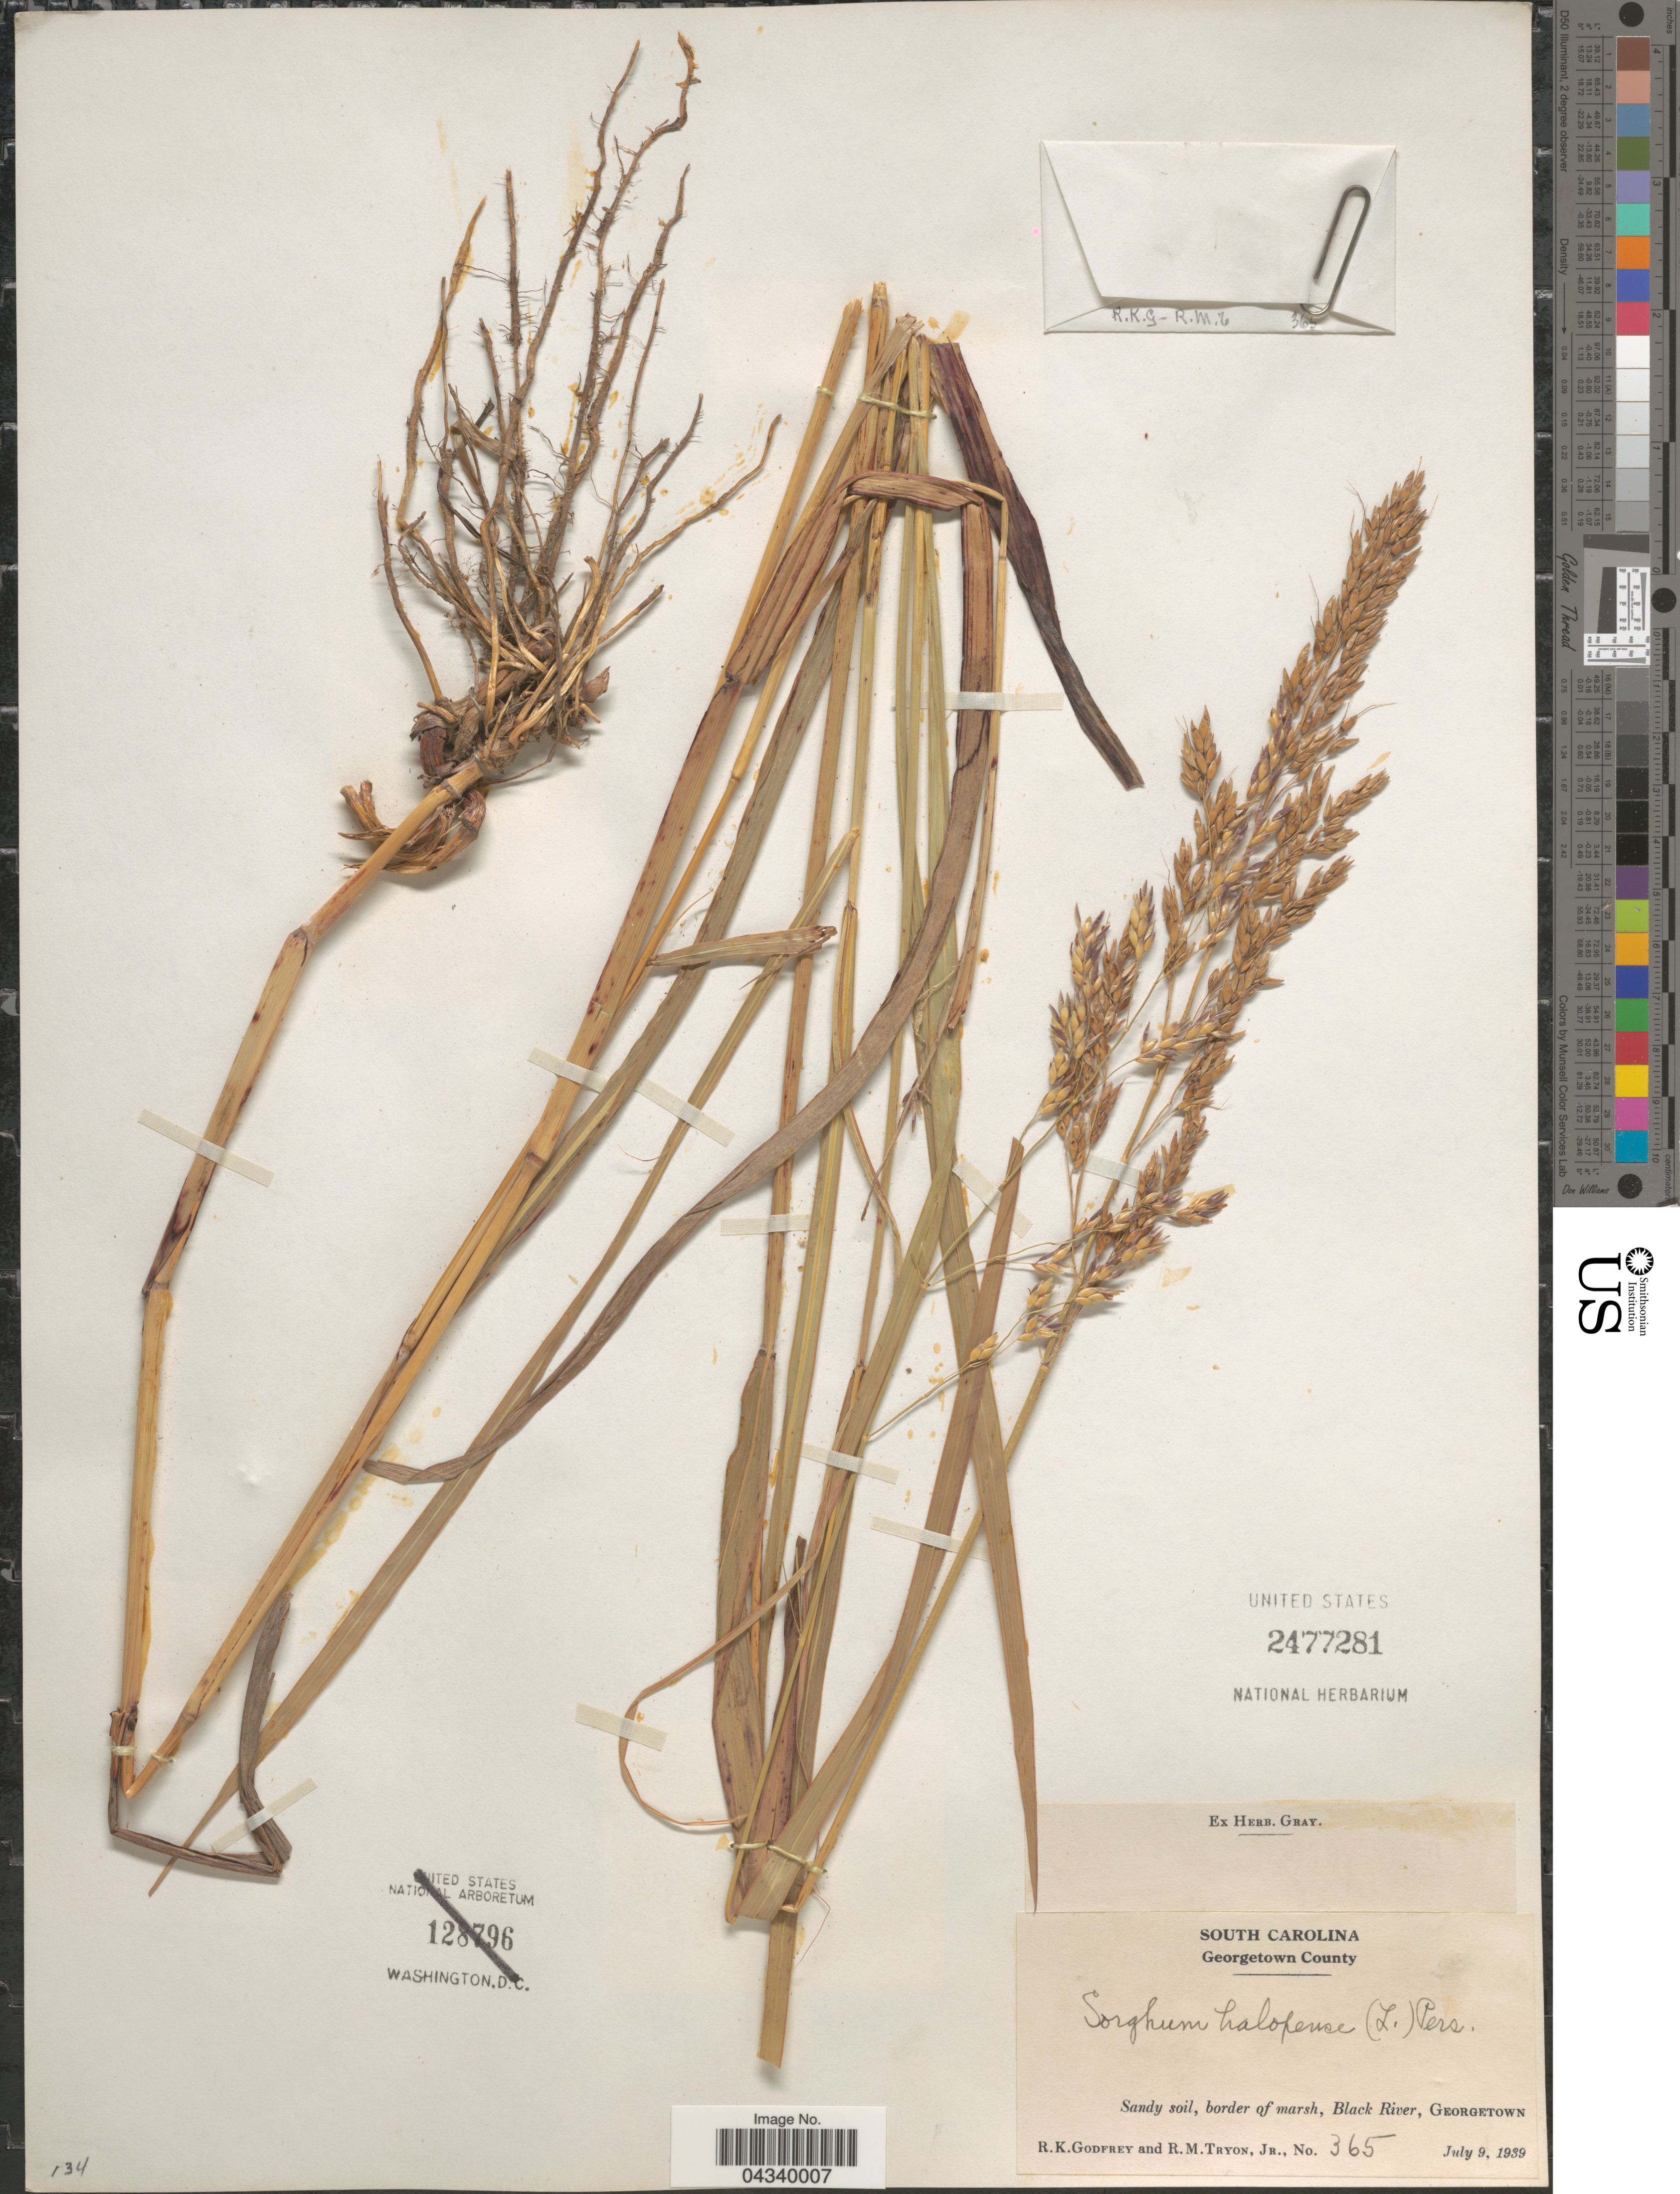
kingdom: Plantae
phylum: Tracheophyta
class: Liliopsida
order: Poales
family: Poaceae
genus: Sorghum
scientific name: Sorghum halepense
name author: (L.) Pers.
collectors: R. K. Godfrey & R. Tryon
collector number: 365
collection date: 1939-07-09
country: United States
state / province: South Carolina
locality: Georgetown County. Sandy soil, border of marsh, Black River, Georgetown.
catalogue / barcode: US 2477281